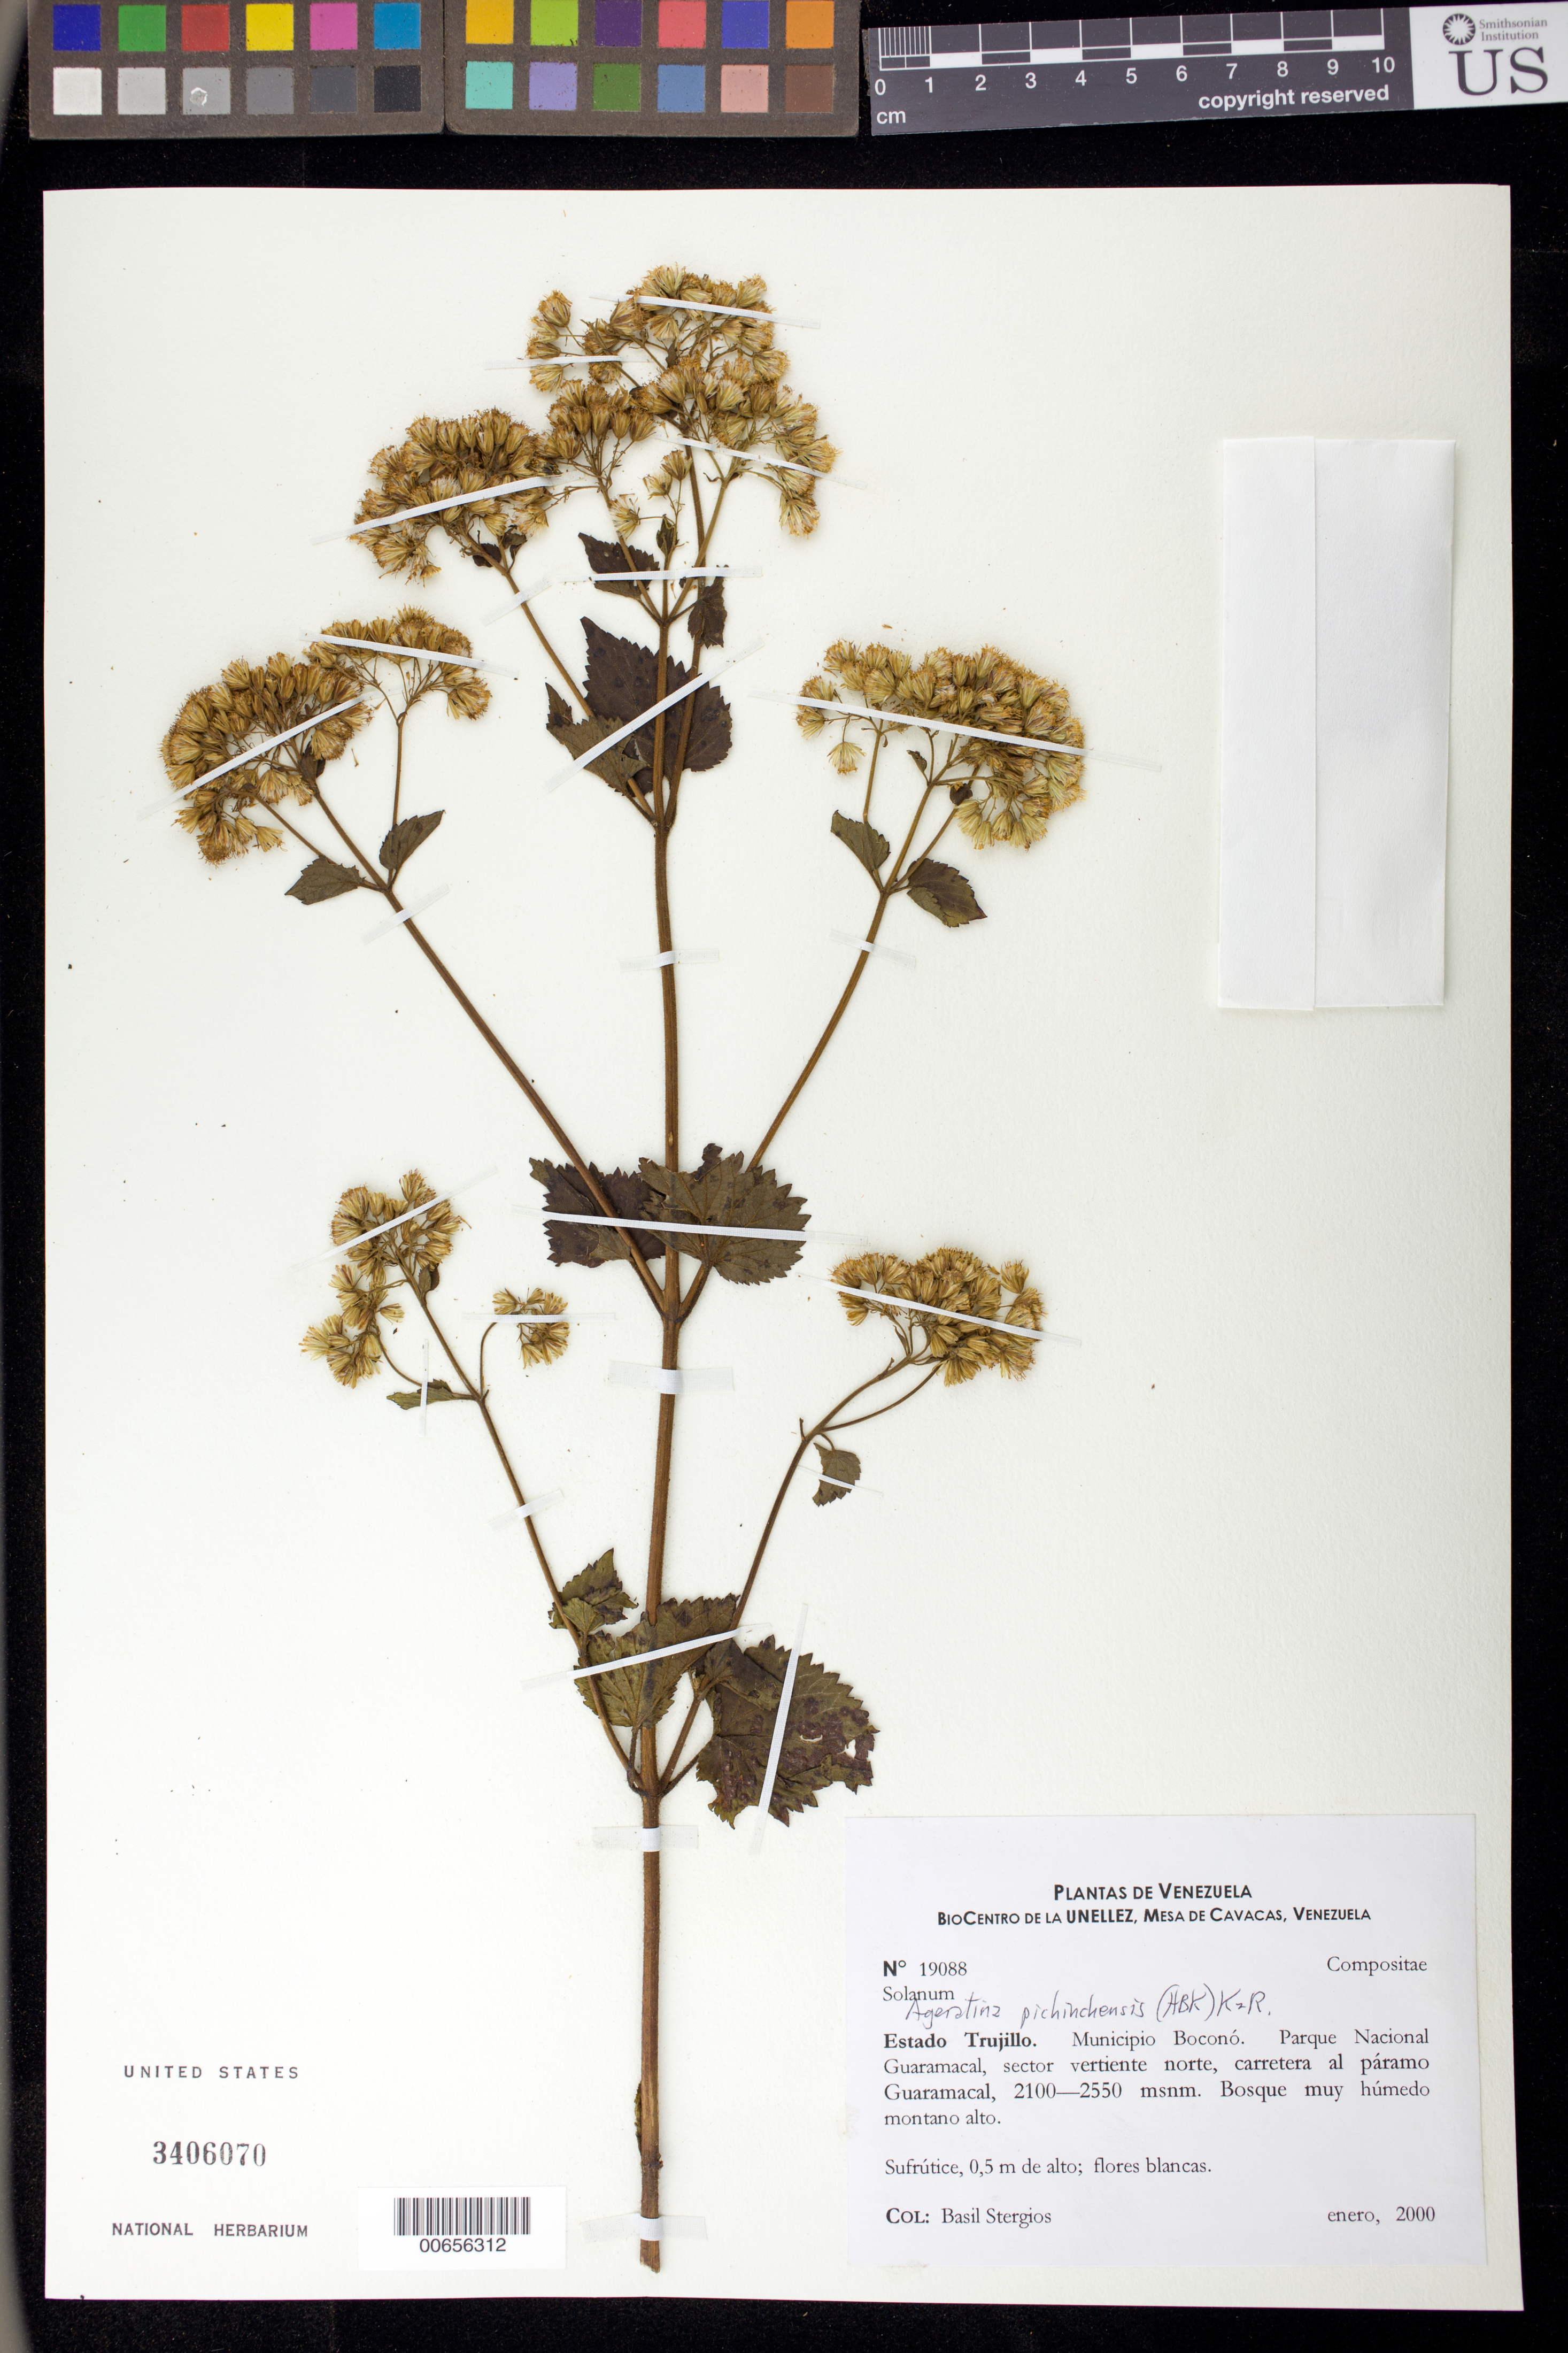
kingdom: Plantae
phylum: Tracheophyta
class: Magnoliopsida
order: Asterales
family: Asteraceae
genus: Ageratina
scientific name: Ageratina pichinchensis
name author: (Kunth) R.M. King & H. Rob.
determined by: Robinson, Harold E., (US)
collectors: B. G. Stergios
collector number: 19088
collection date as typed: Jan 2000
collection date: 2000-01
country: Venezuela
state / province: Trujillo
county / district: Boconó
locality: Parque Nacional Guaramacal, vertiente N, carretera al páramo Guaramacal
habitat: Bosque muy húmedo montano alto.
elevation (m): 2100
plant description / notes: PORT, US, VEN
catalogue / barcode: US 3406070